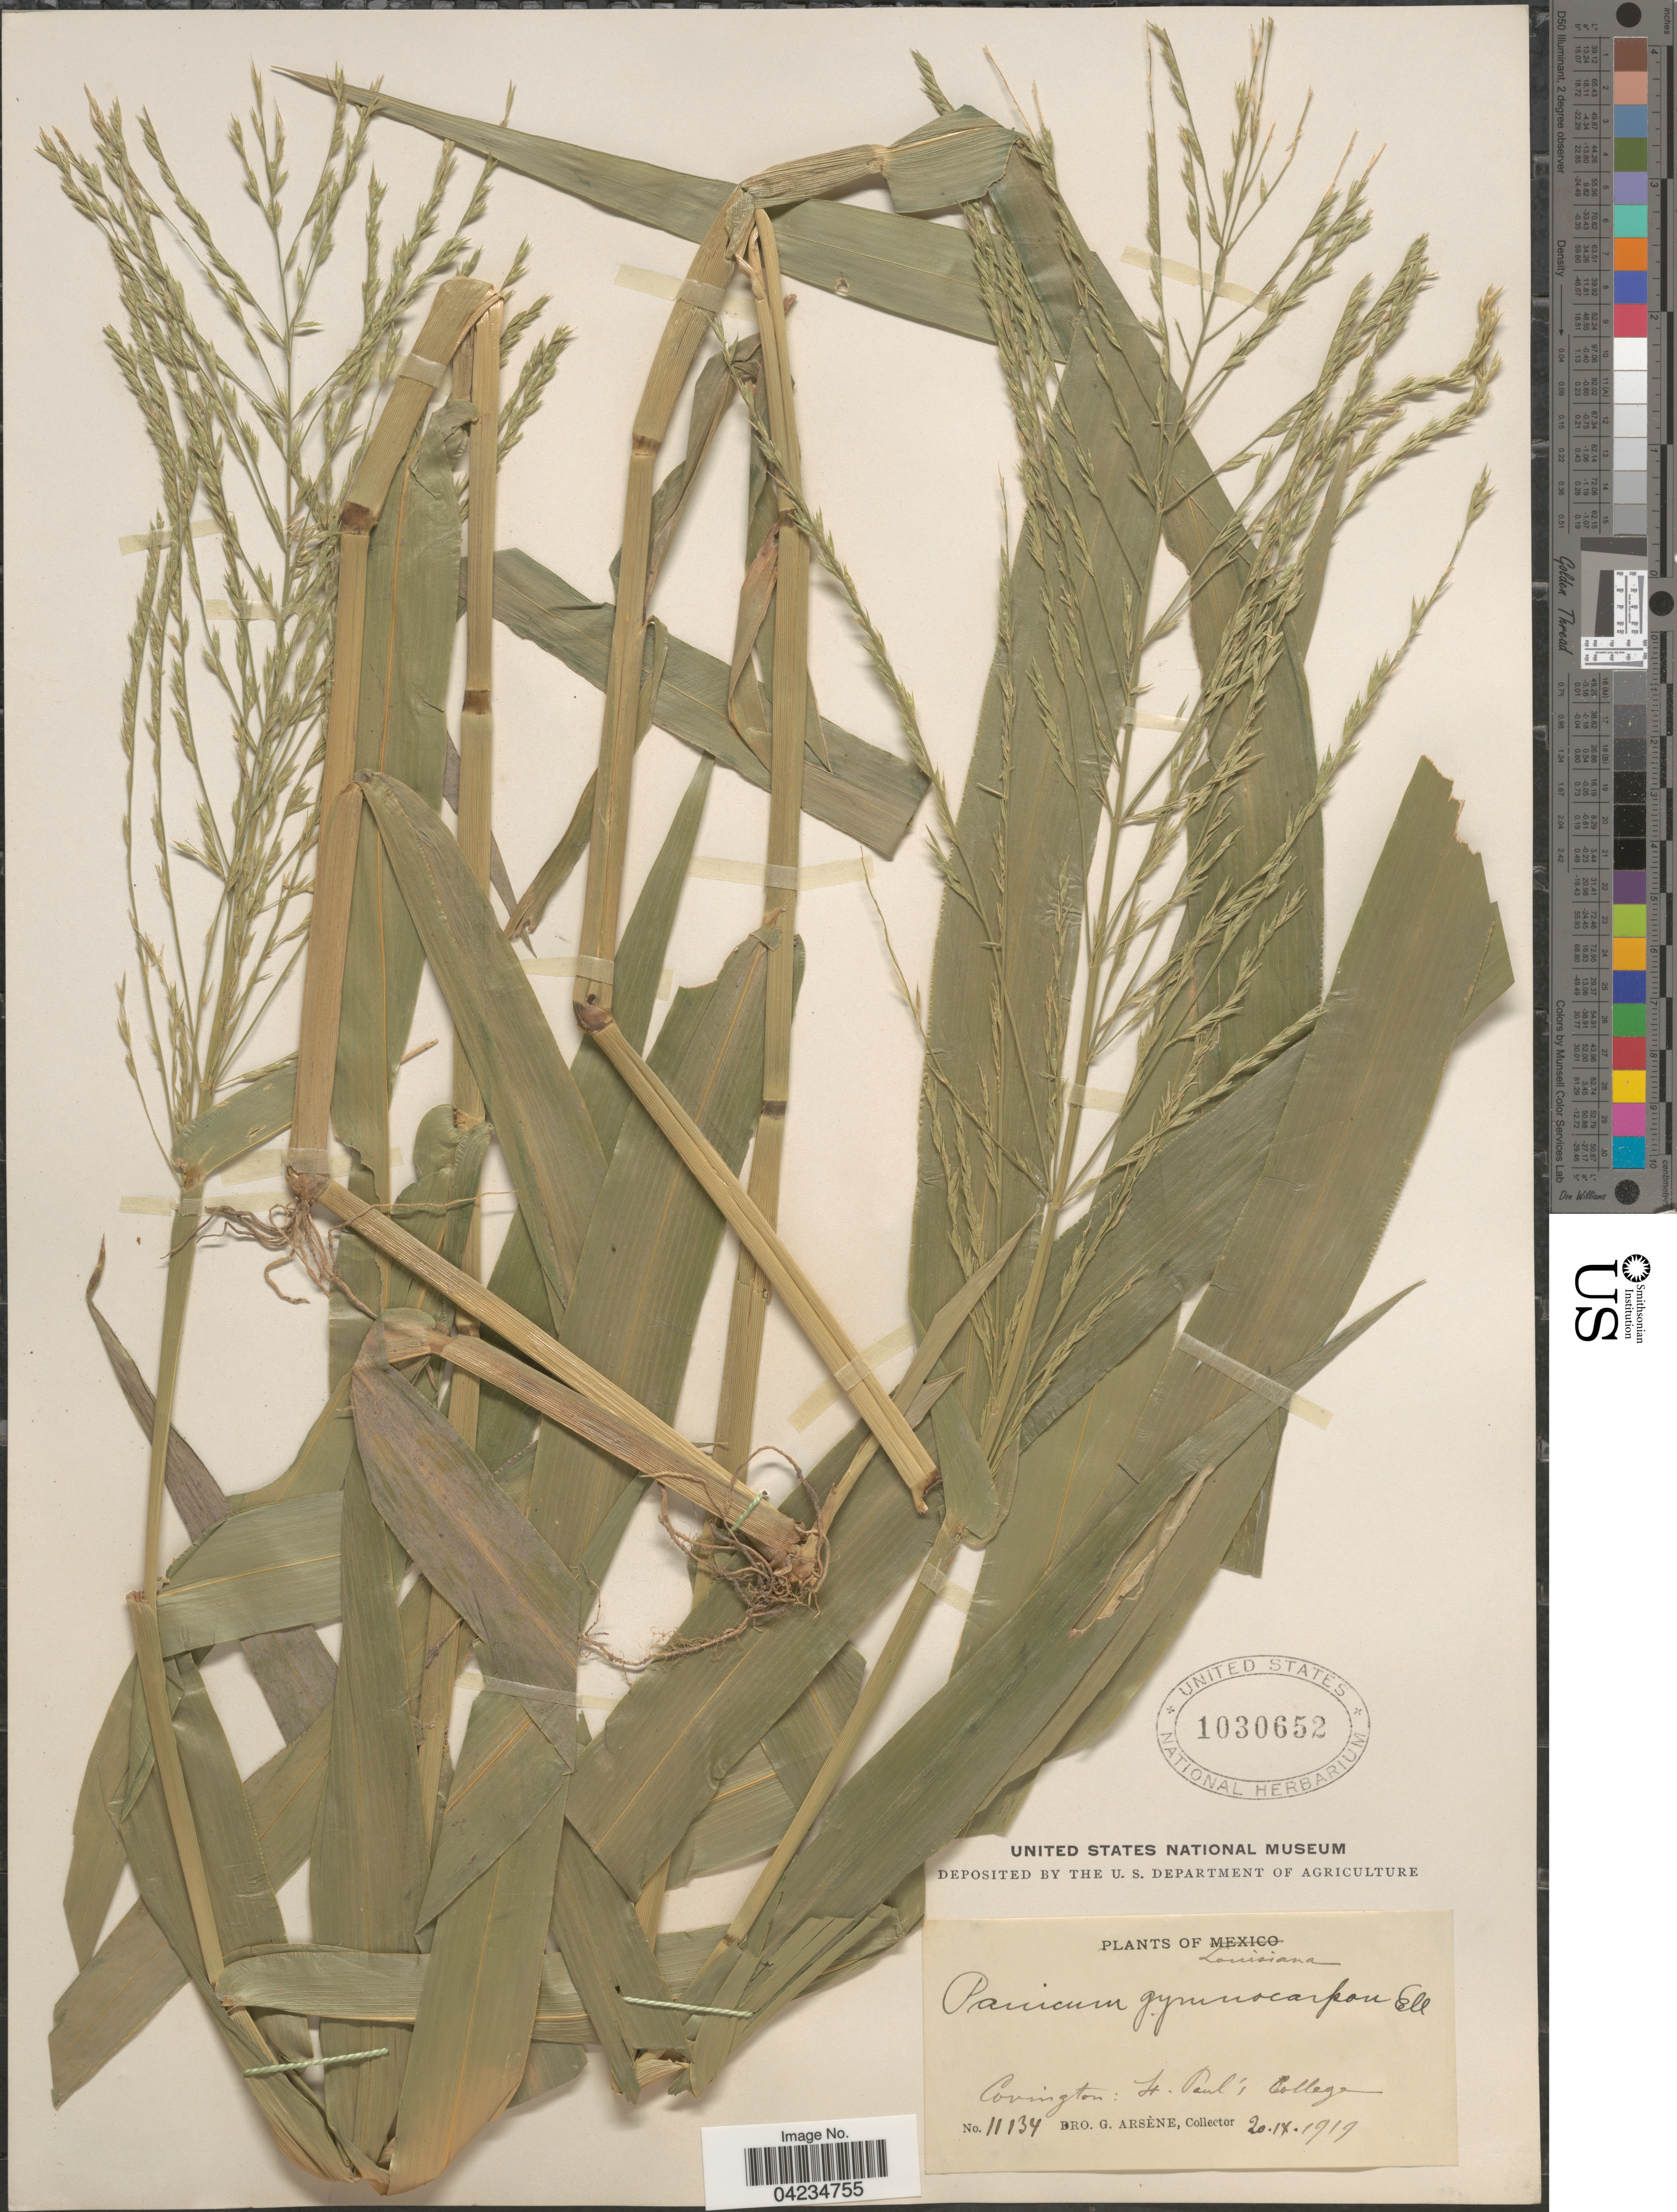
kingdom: Plantae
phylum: Tracheophyta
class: Liliopsida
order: Poales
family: Poaceae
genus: Phanopyrum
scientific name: Phanopyrum gymnocarpon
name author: (Elliott) Nash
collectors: Bro. G. Arsène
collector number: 11134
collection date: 1919-09-20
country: United States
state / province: Louisiana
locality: Covington: St. Paul's College.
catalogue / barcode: US 1030652